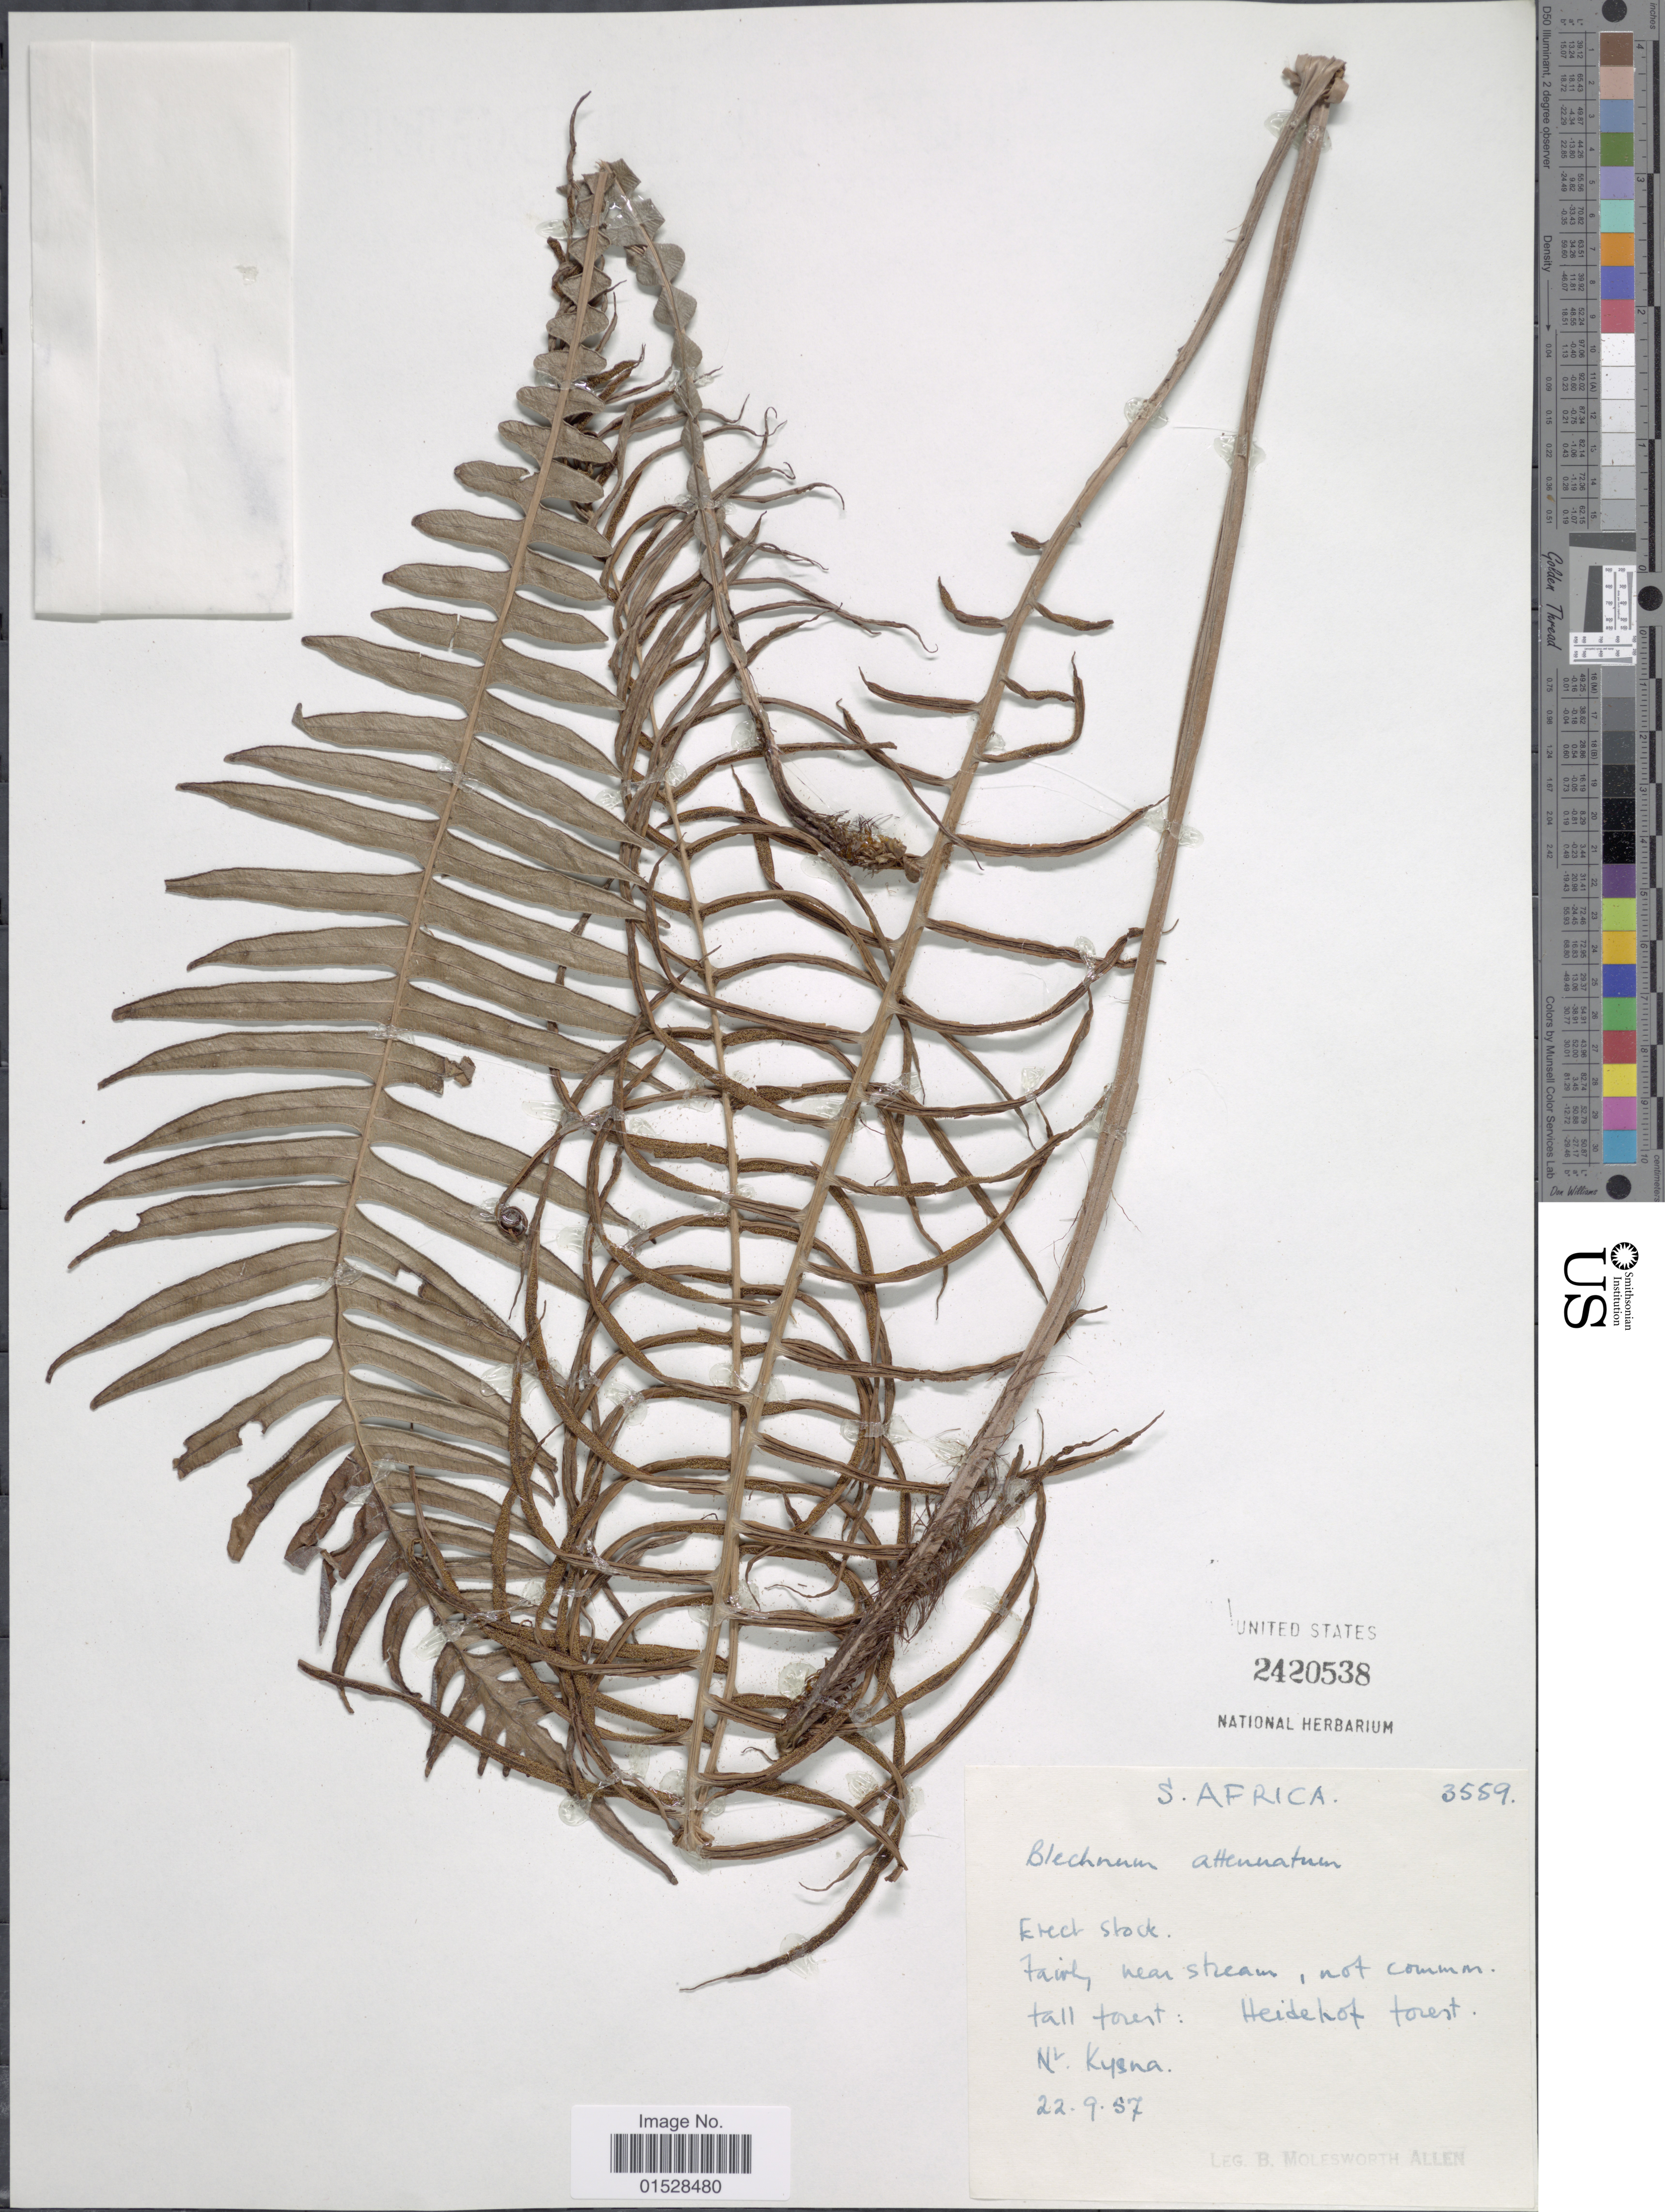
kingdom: Plantae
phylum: Tracheophyta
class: Polypodiopsida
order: Polypodiales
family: Blechnaceae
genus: Blechnum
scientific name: Blechnum attenuatum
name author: (Sw.) Mett.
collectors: B. E. G. Molesworth-Allen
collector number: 3559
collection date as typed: Transcribed d/m/y: 22/9/57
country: South Africa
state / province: Western Cape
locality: Fairly near stream. Knysna, S. Africa.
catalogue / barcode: US 2420538